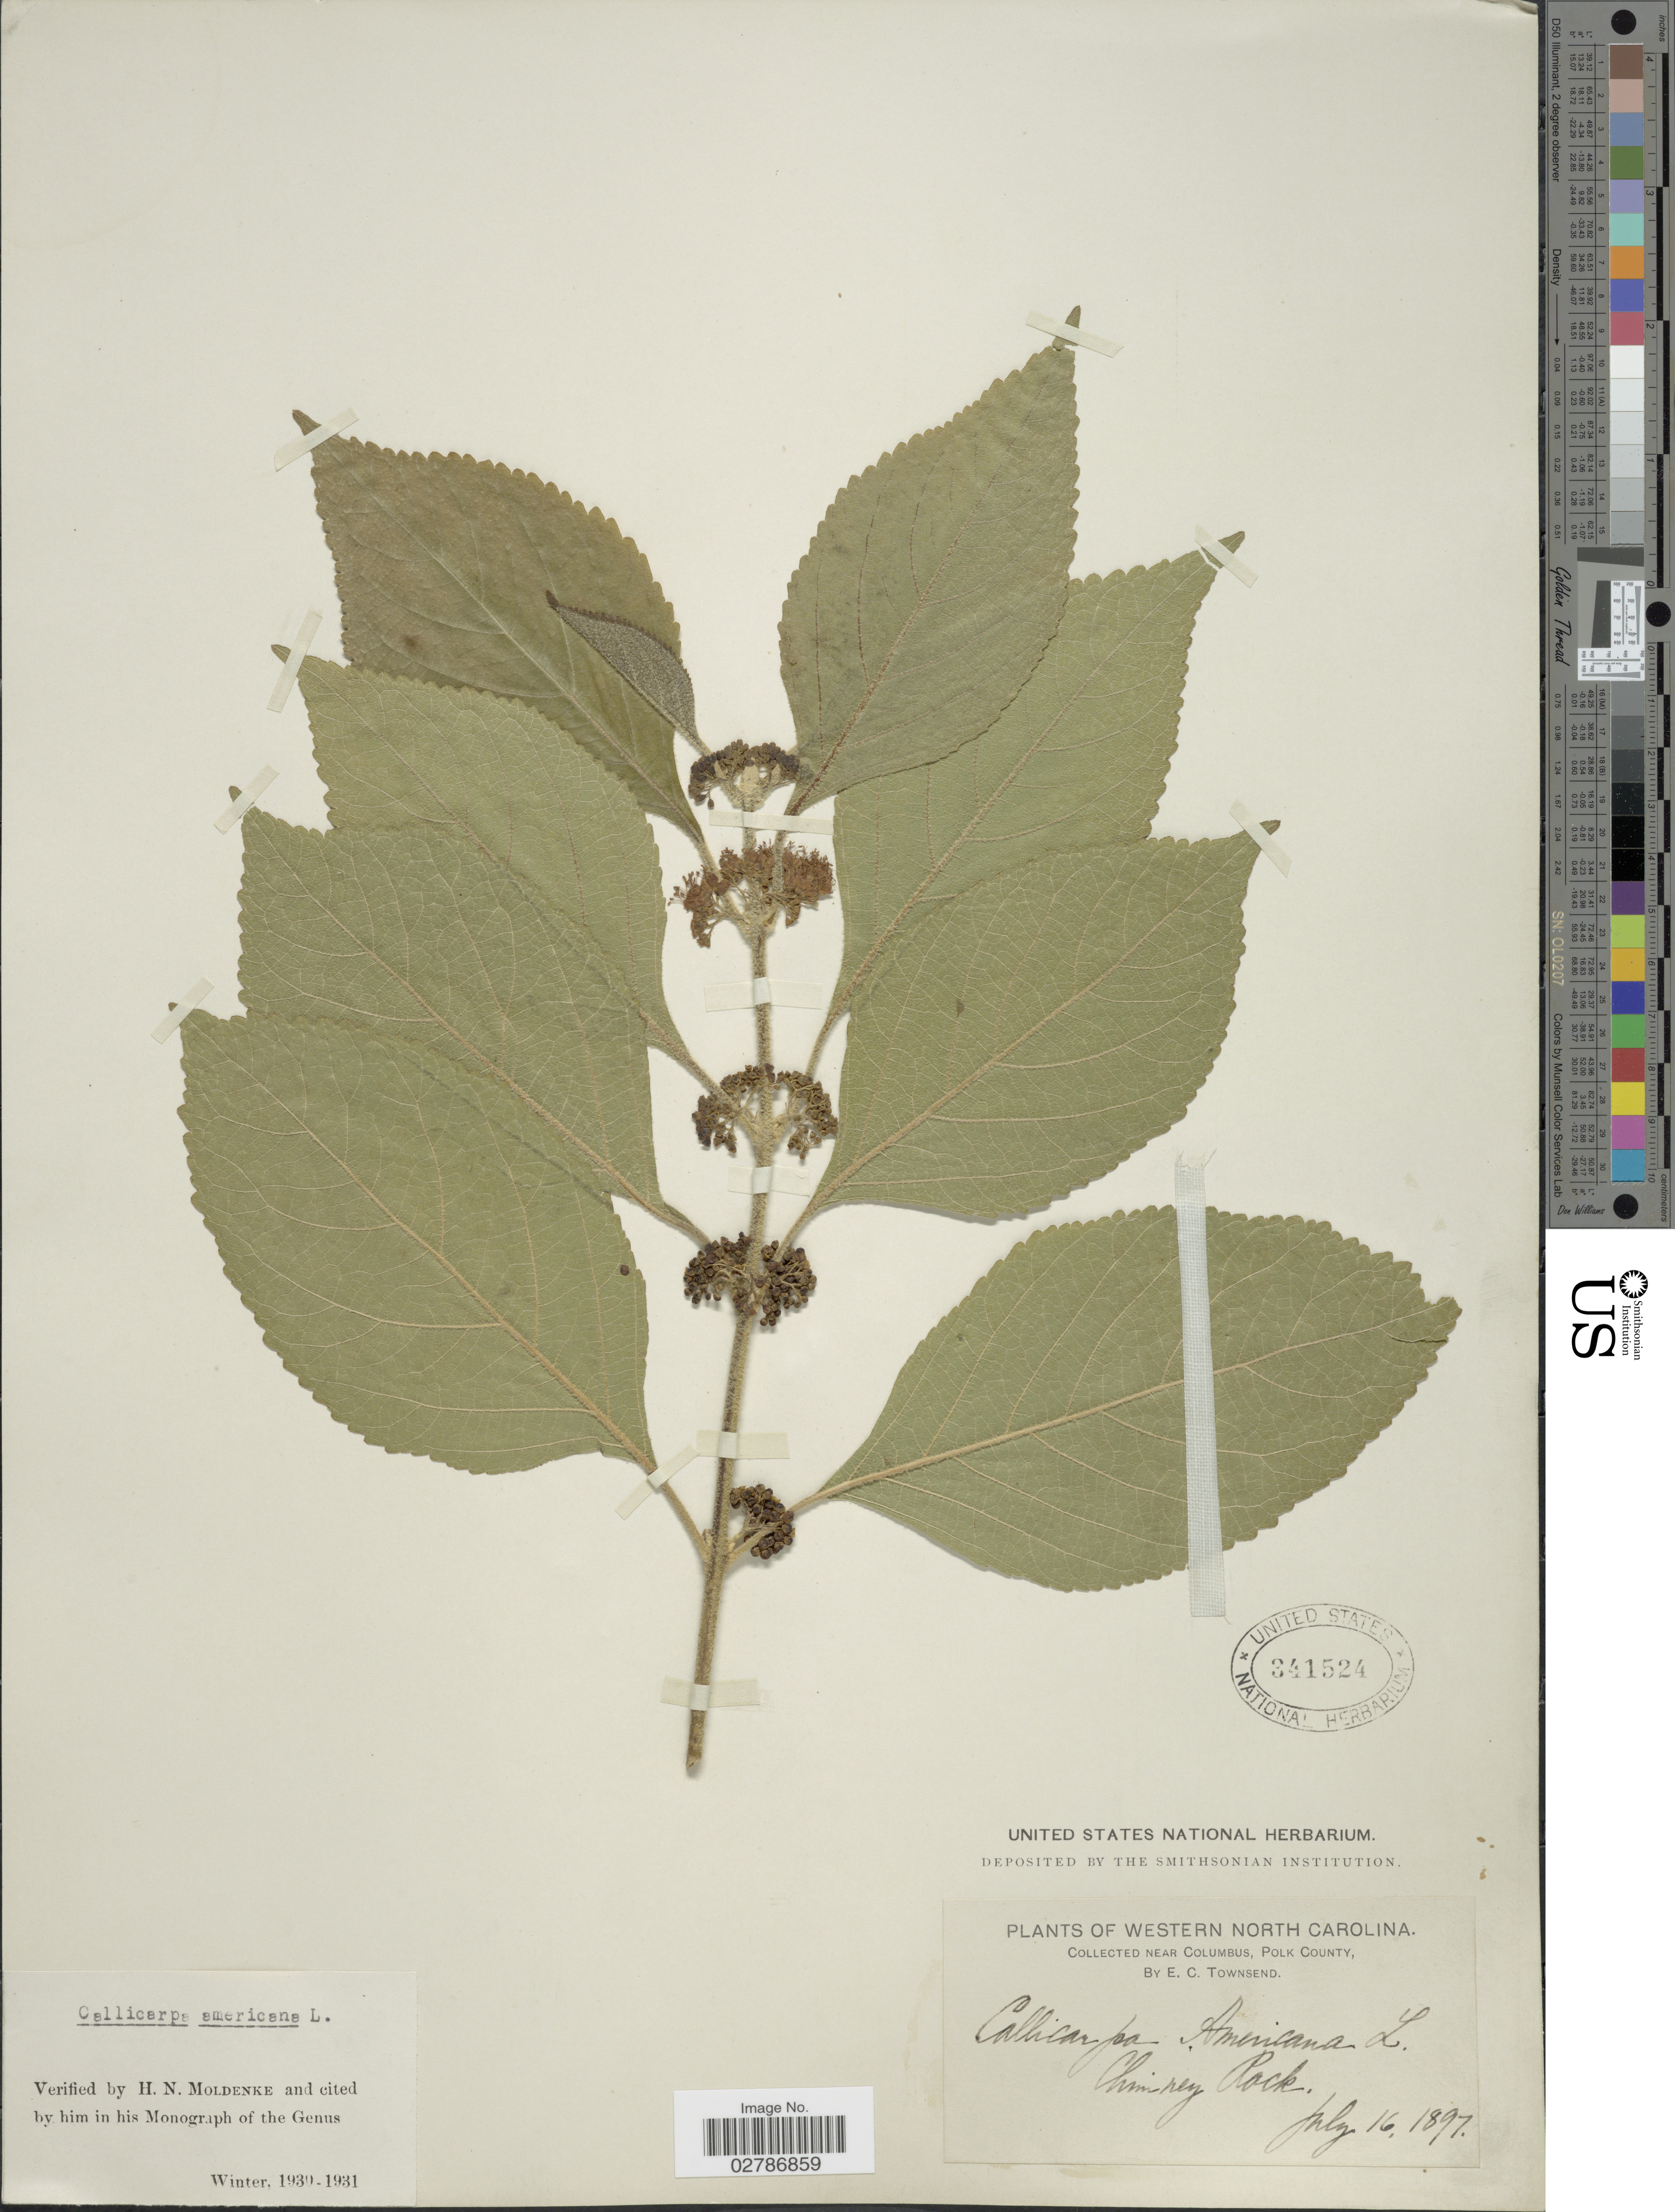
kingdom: Plantae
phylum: Tracheophyta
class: Magnoliopsida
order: Lamiales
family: Lamiaceae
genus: Callicarpa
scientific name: Callicarpa americana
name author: L.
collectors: E. C. Townsend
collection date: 1897-07-16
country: United States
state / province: North Carolina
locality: Western North Carolina. Near Columbus, Polk County. Chimney Rock.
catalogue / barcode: US 341524